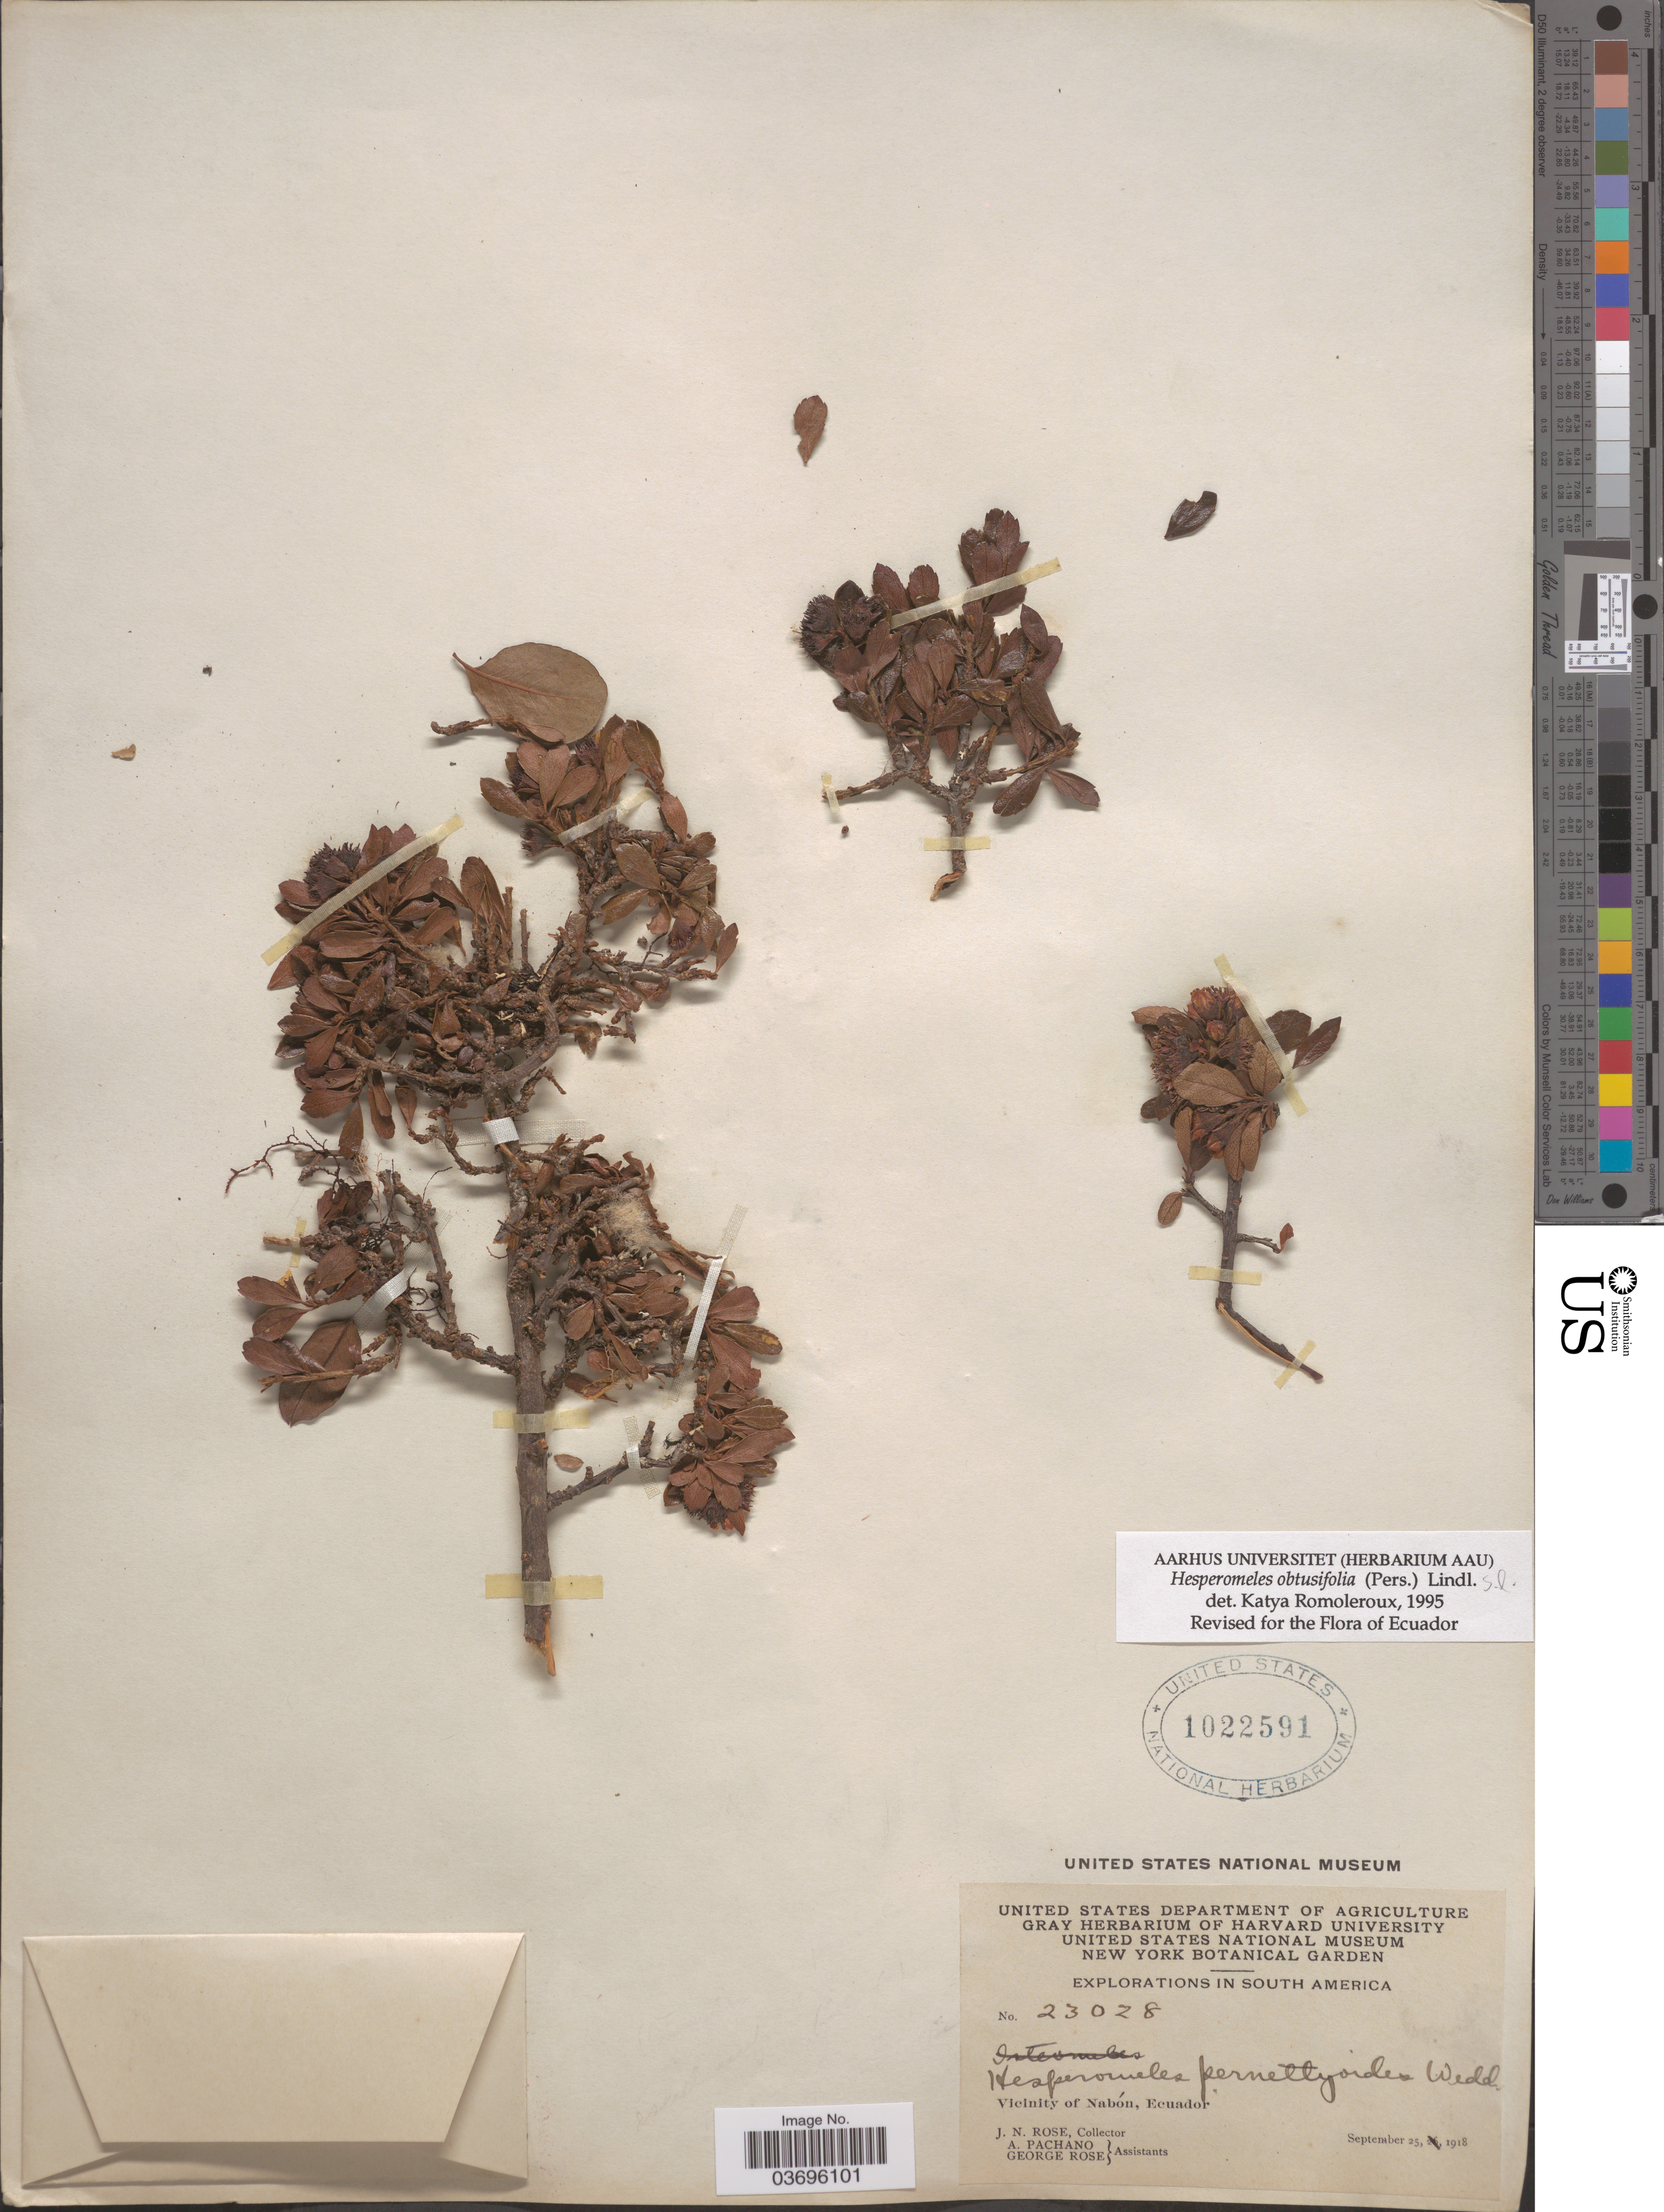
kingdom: Plantae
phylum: Tracheophyta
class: Magnoliopsida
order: Rosales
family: Rosaceae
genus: Hesperomeles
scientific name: Hesperomeles obtusifolia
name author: (Pers.) Lindl.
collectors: J. N. Rose, A. Pachano & G. Rose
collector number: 23028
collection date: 1918-09-25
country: Ecuador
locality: Vicinity of Nabón.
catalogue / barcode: US 1022591